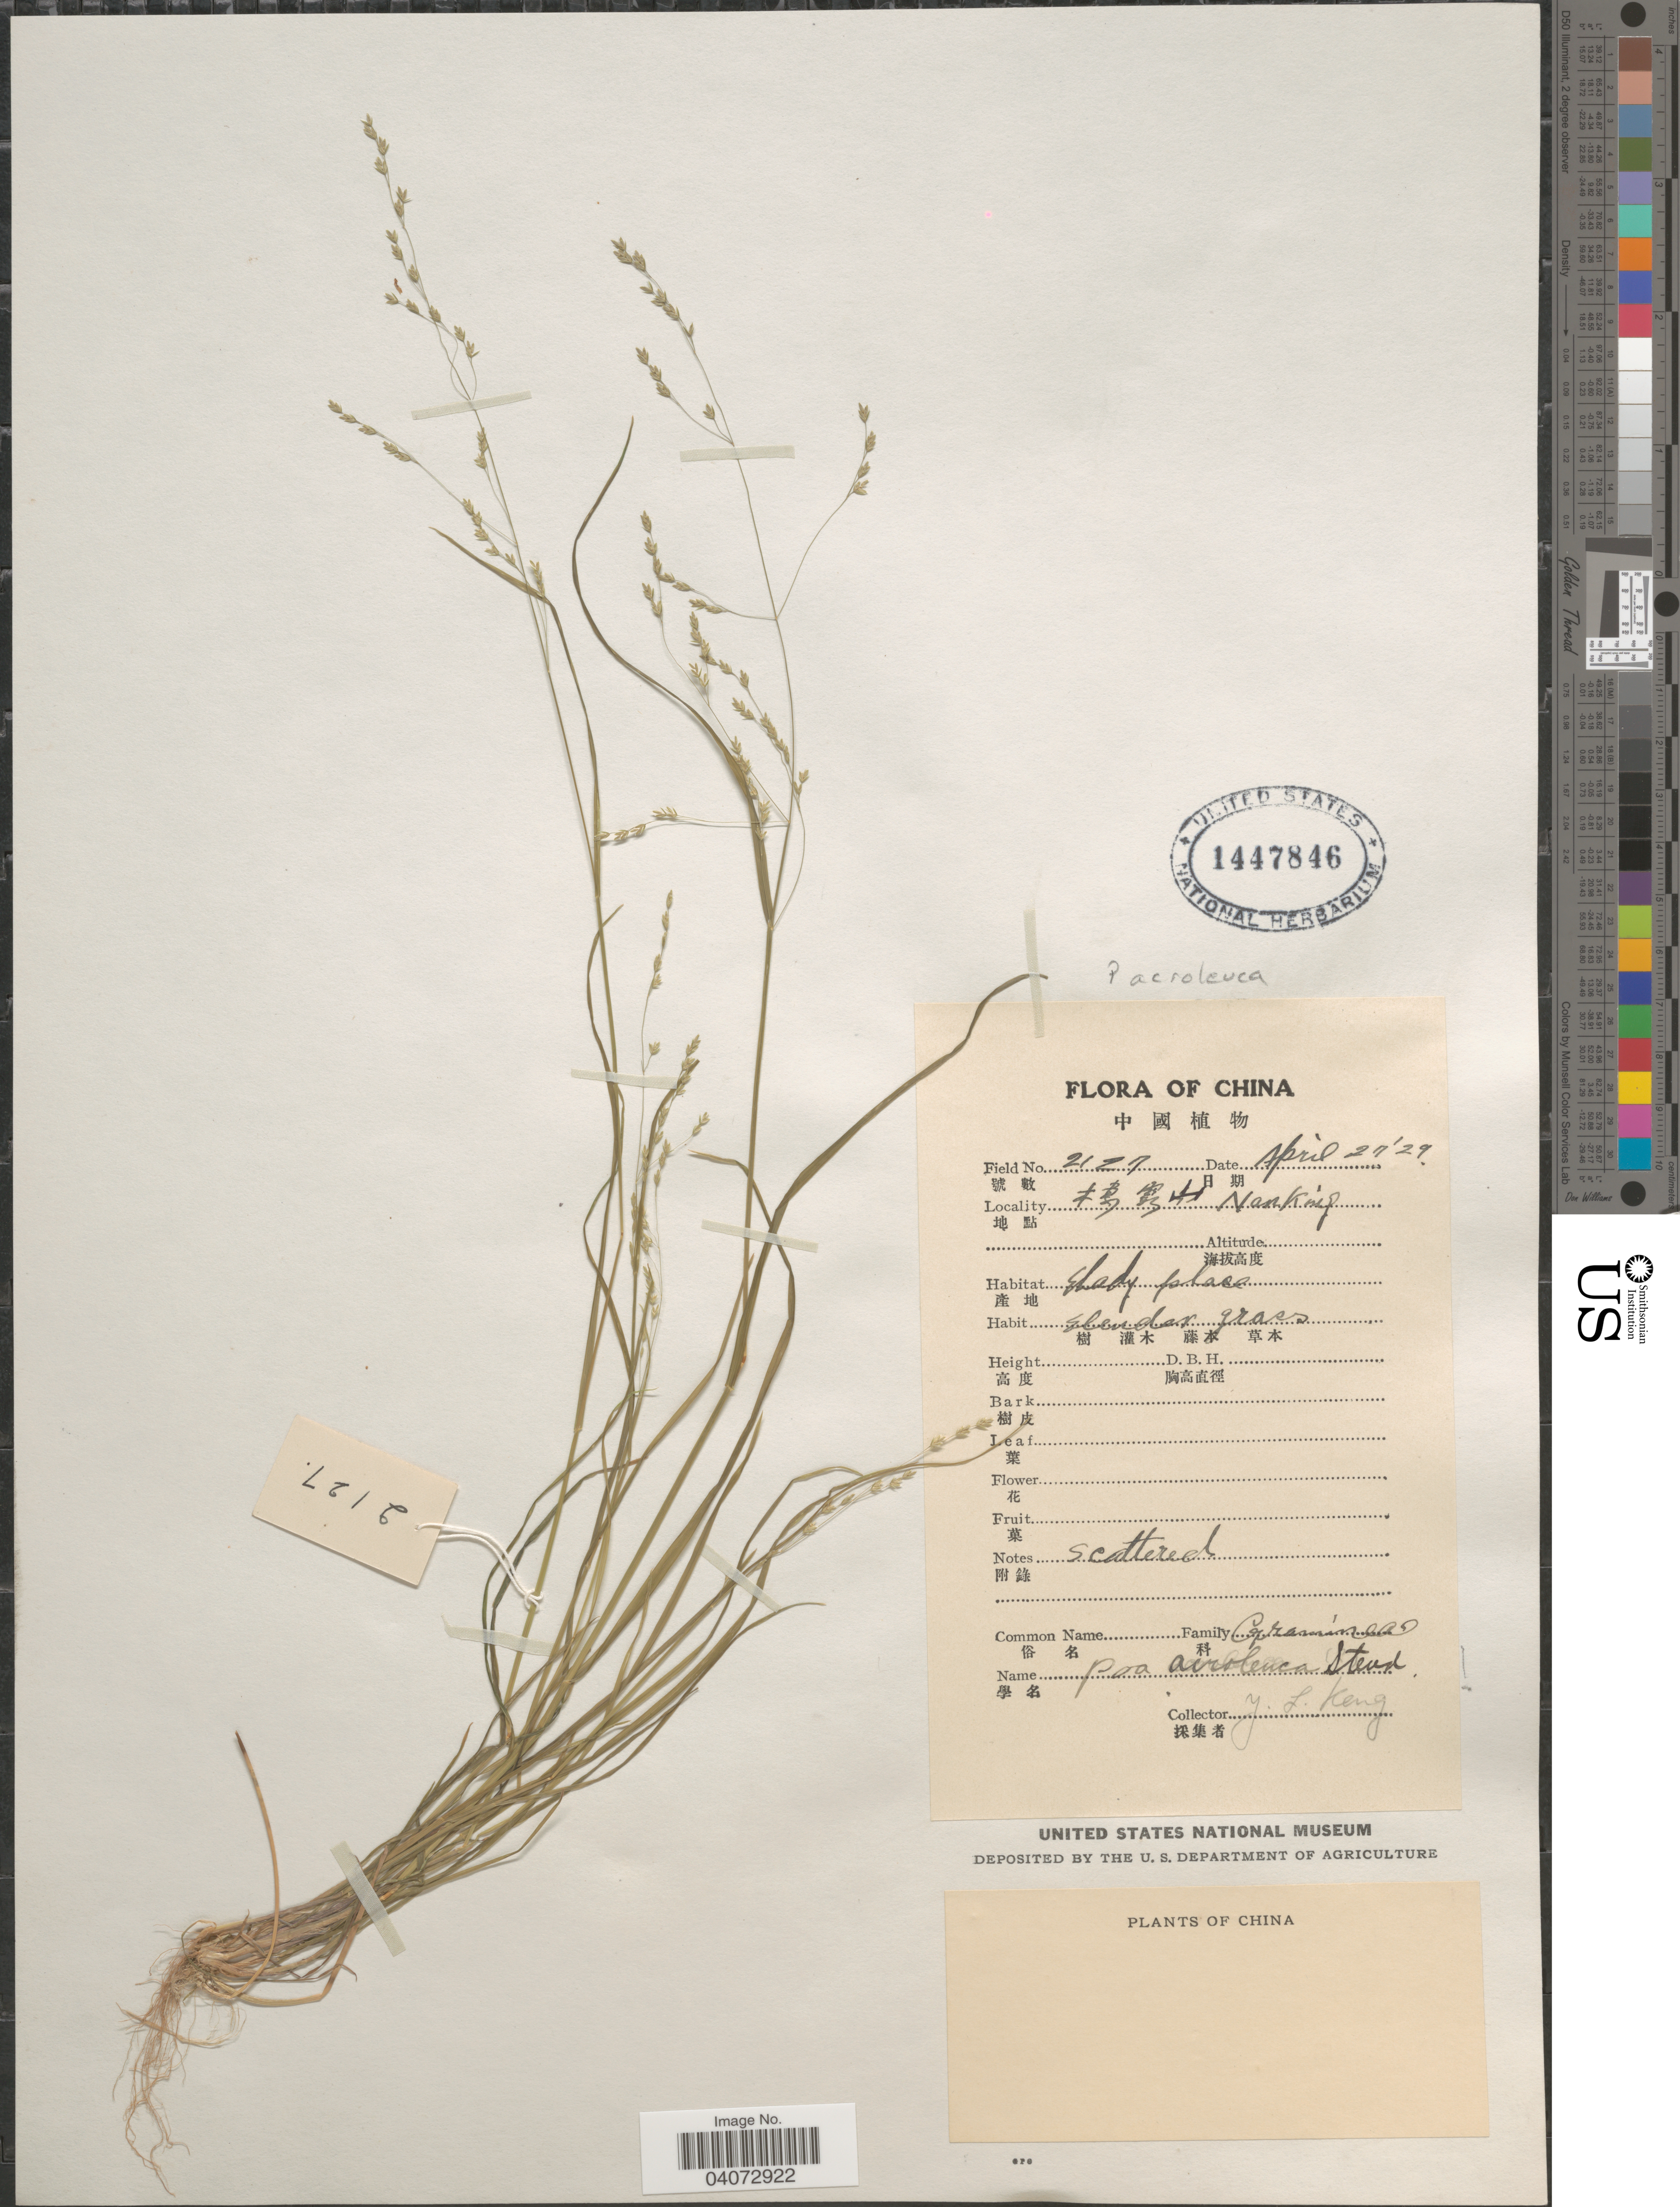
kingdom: Plantae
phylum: Tracheophyta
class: Liliopsida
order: Poales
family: Poaceae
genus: Poa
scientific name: Poa acroleuca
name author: Steud.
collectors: Y. L. Keng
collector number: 2127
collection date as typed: Transcribed d/m/y: 29/4/29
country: China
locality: X. Nanking.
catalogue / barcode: US 1447846